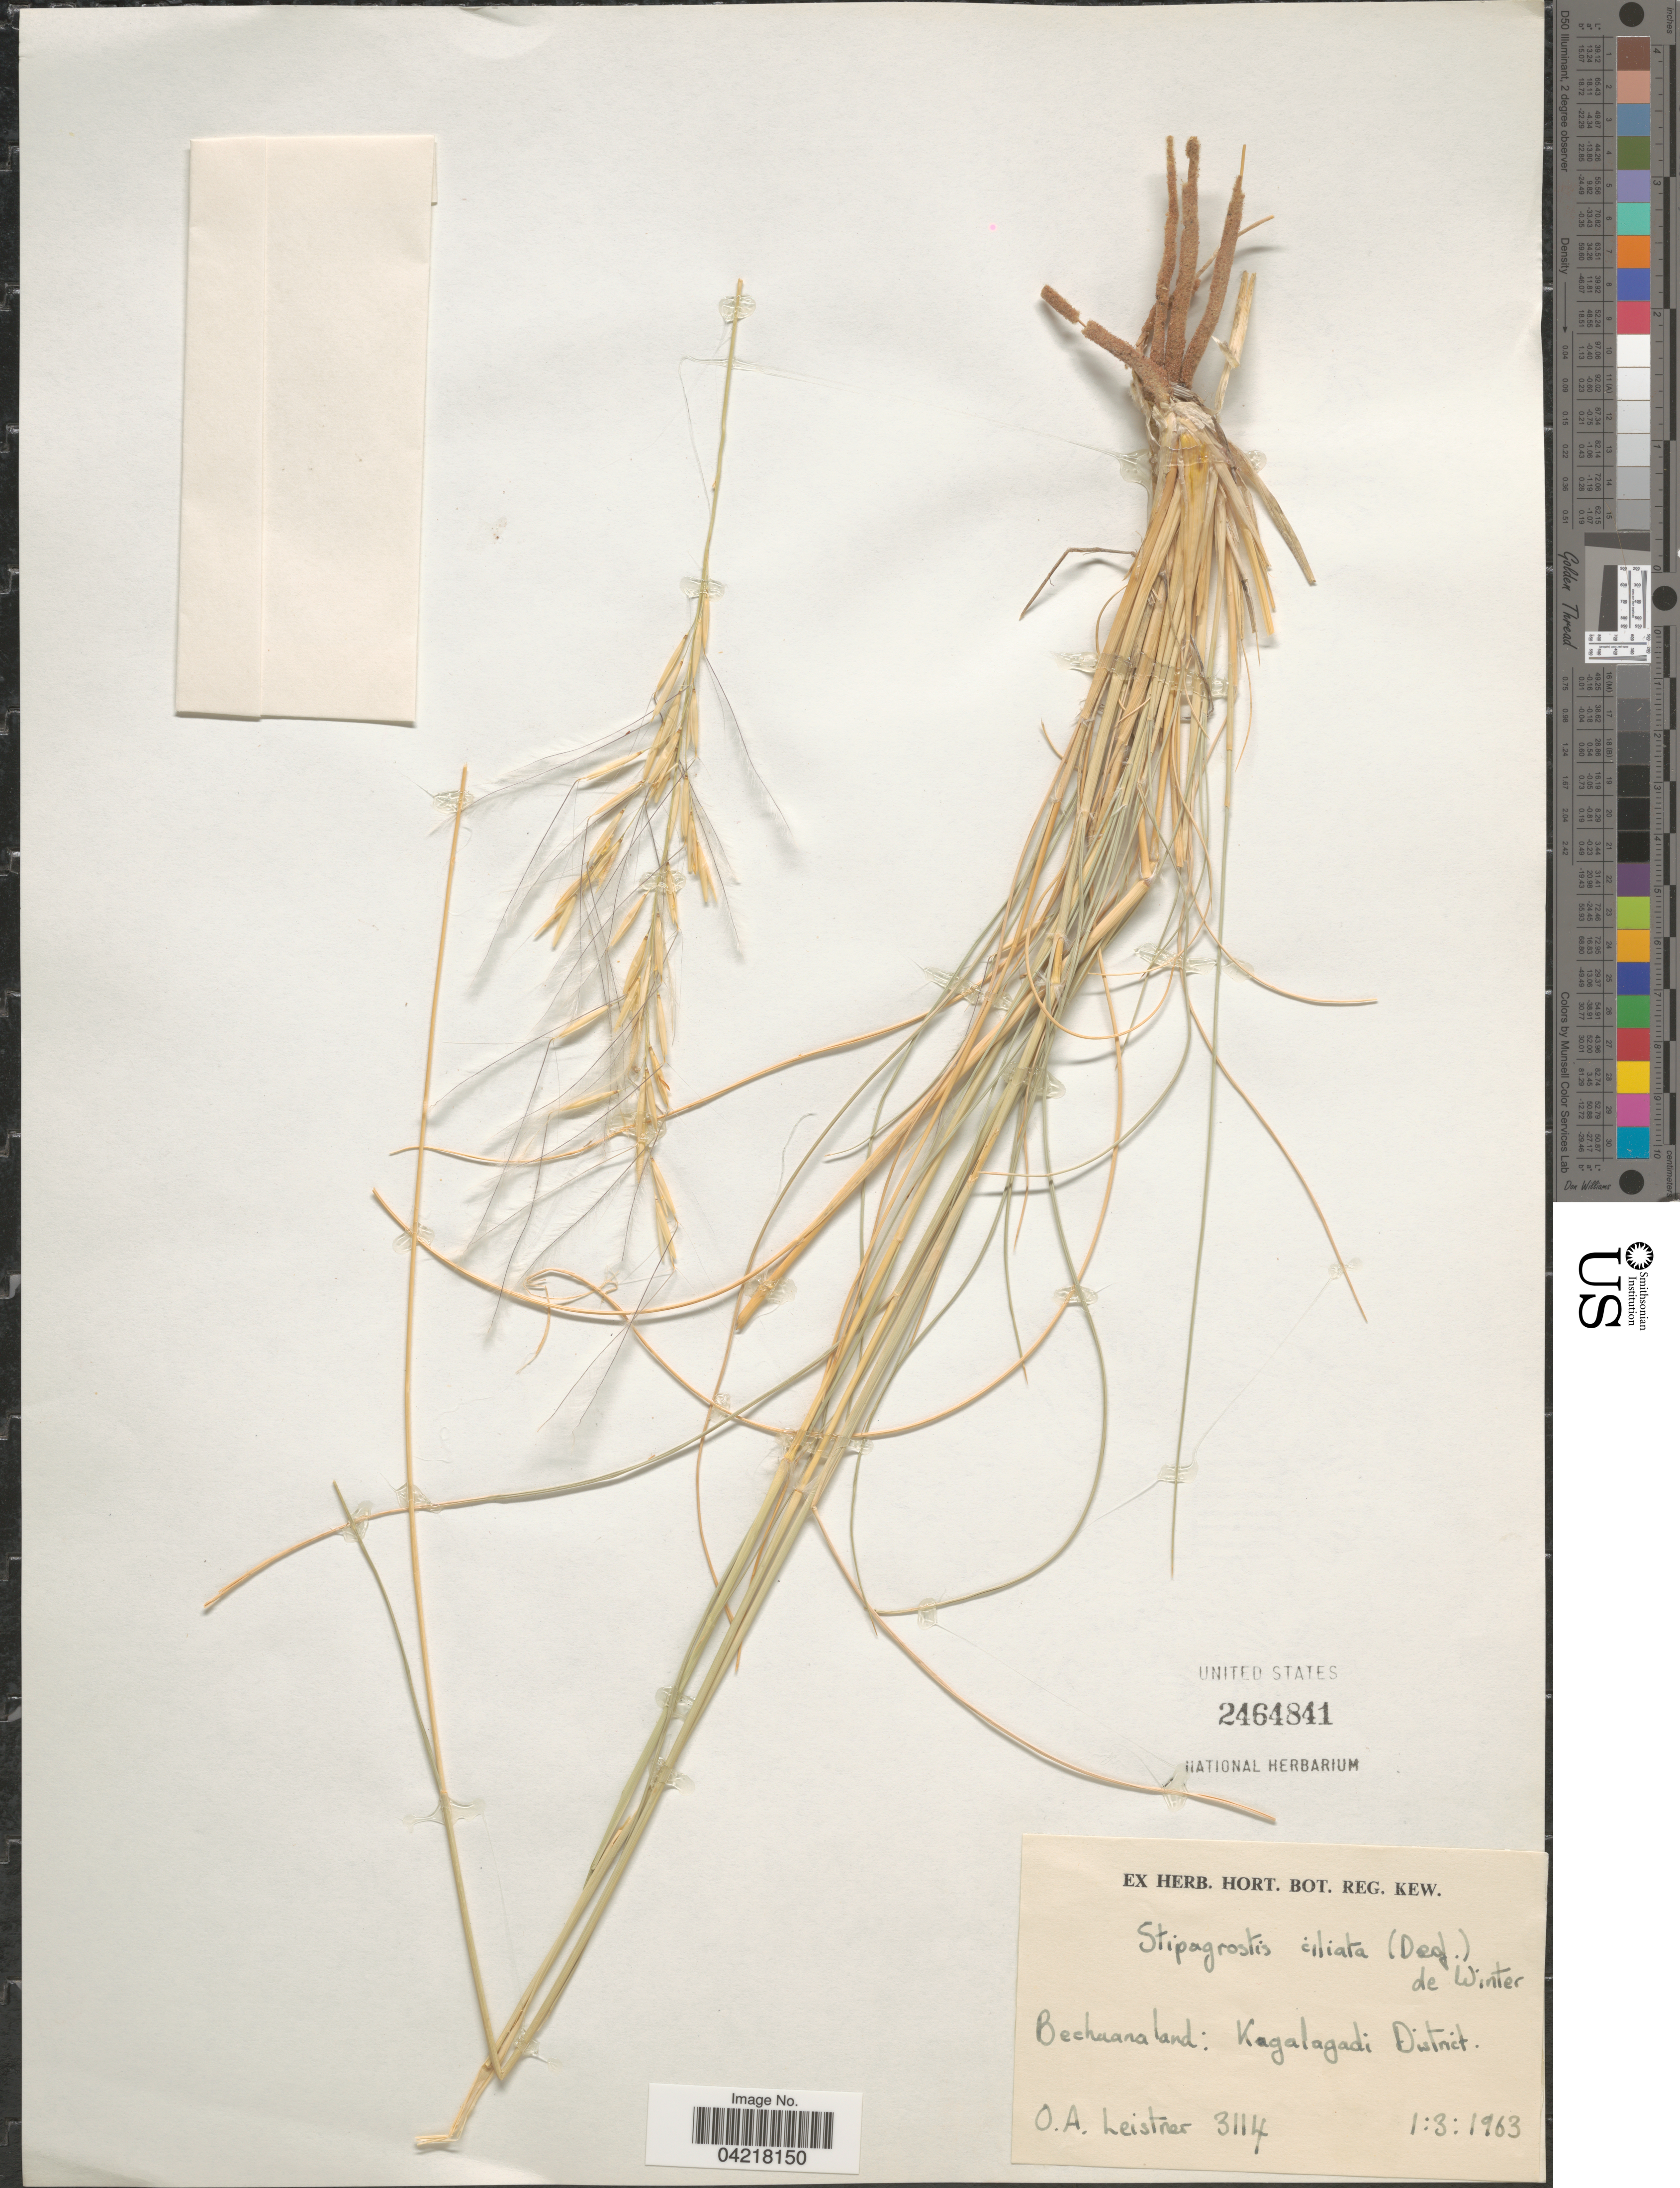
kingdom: Plantae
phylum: Tracheophyta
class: Liliopsida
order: Poales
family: Poaceae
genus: Stipagrostis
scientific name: Stipagrostis ciliata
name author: (Desf.) De Winter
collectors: O. A. Leistner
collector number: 3114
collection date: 1963-03-01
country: Botswana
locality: Bechuanaland: Kagalagadi District.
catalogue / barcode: US 2464841